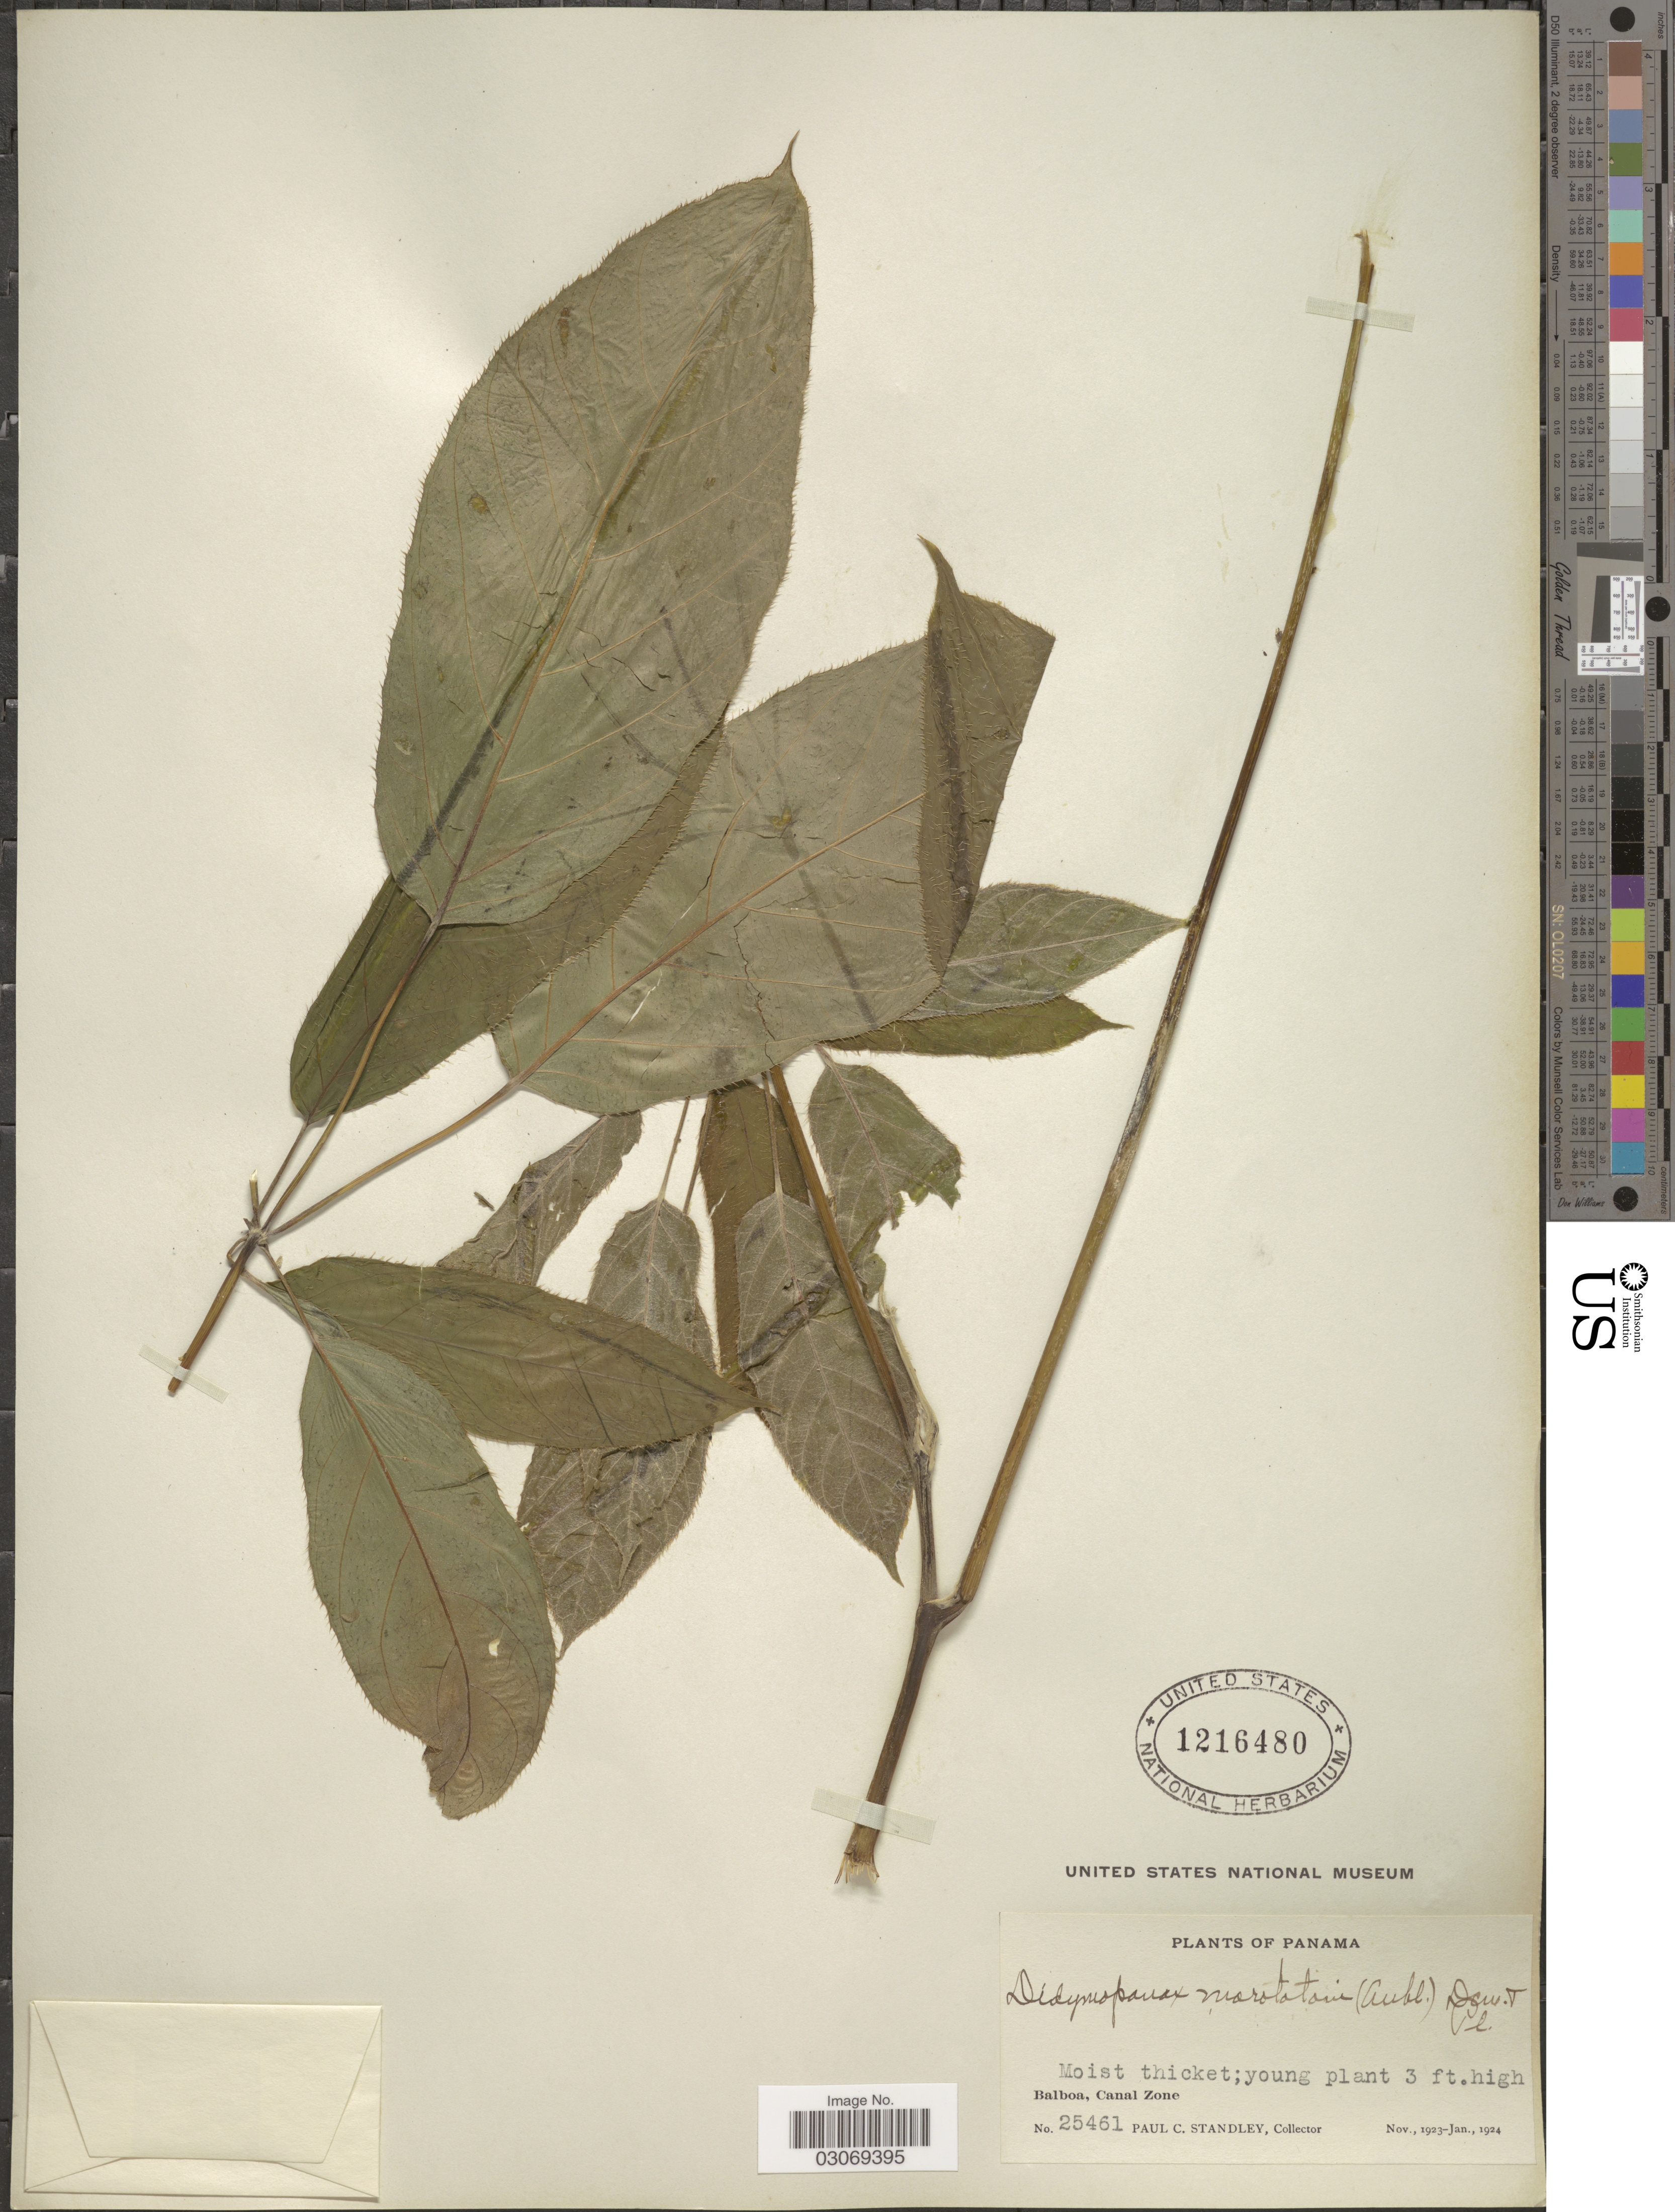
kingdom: Plantae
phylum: Tracheophyta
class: Magnoliopsida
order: Apiales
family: Araliaceae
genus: Schefflera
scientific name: Schefflera morototoni (Aubl.) Maguire, Steyerm. & Frodin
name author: (Aubl.) Maguire et al.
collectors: P. C. Standley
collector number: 25461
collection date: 1923-11/1924-01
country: Panama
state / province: Colón / Panamá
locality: Balboa, Canal Zone.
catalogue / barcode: US 1516480